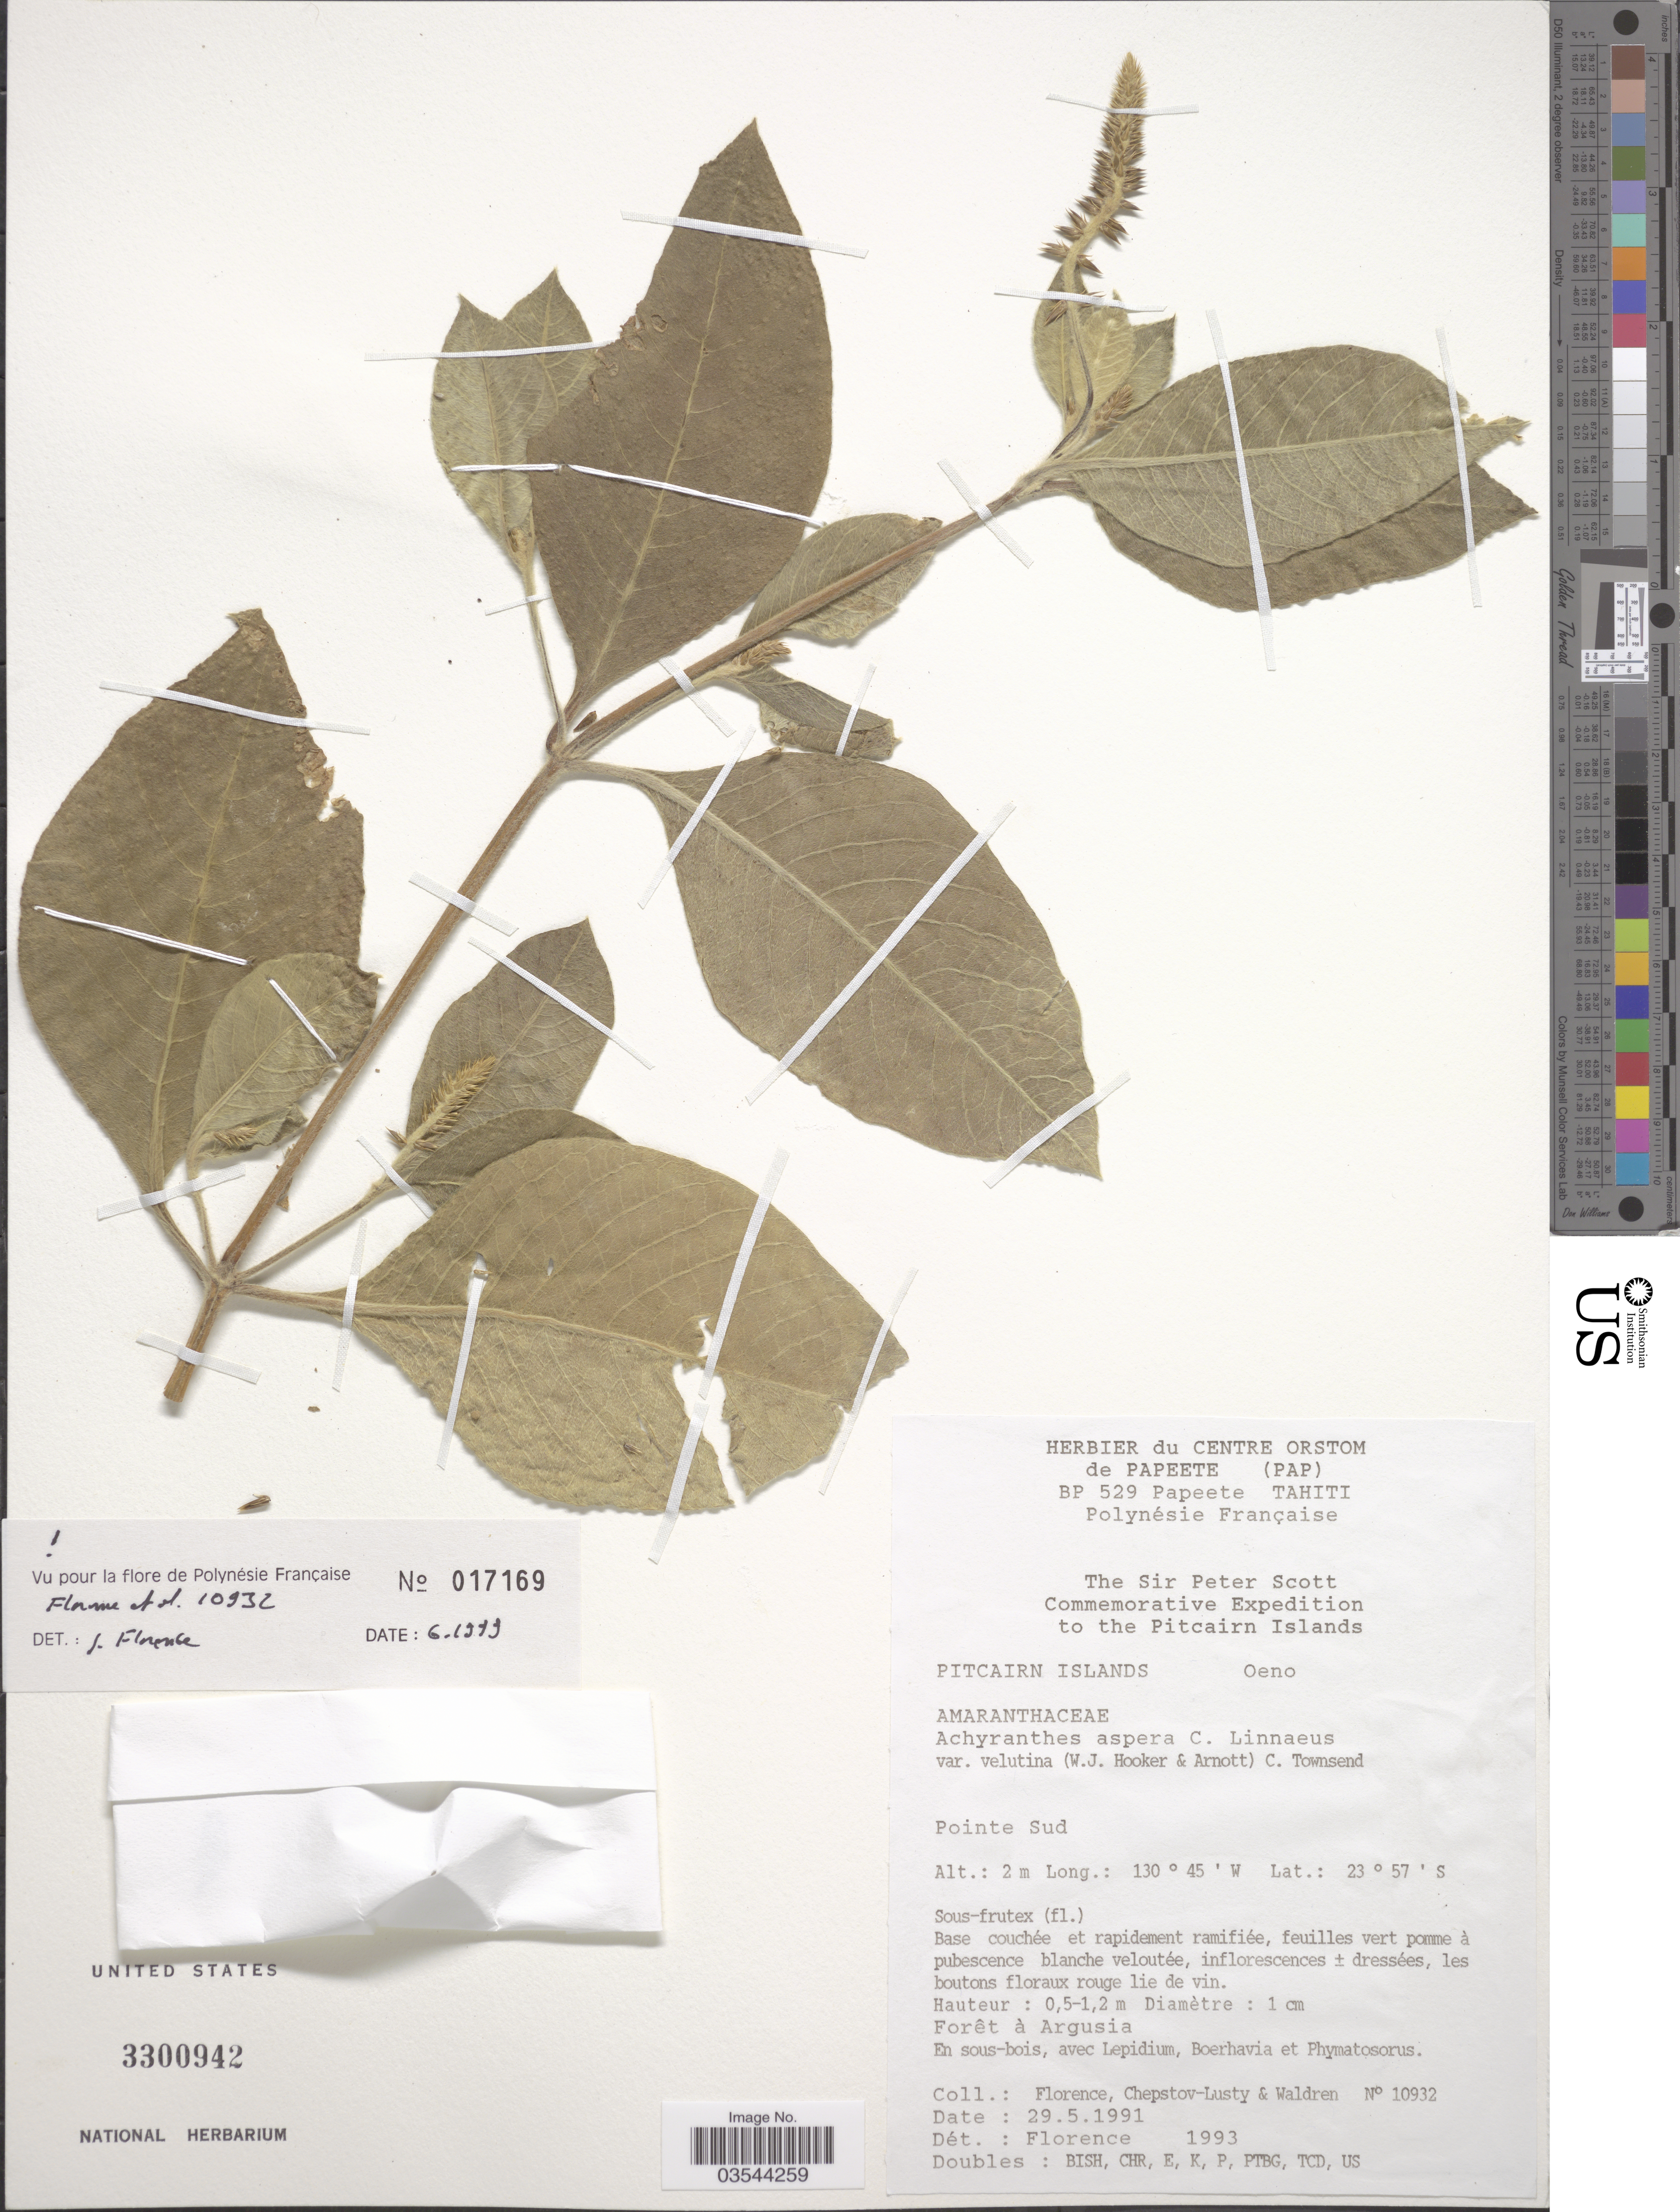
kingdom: Plantae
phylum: Tracheophyta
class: Magnoliopsida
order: Caryophyllales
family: Amaranthaceae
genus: Achyranthes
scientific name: Achyranthes aspera var. velutina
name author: (Hook. & Arn.) C. C. Towns.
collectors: -. Florence, -. Chepstov-lusty & Waldren, --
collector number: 10932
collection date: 1991-05-29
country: Pitcairn Islands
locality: Pitcairn Islands Oeno. Pointe Sud.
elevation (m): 2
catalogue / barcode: US 3300942